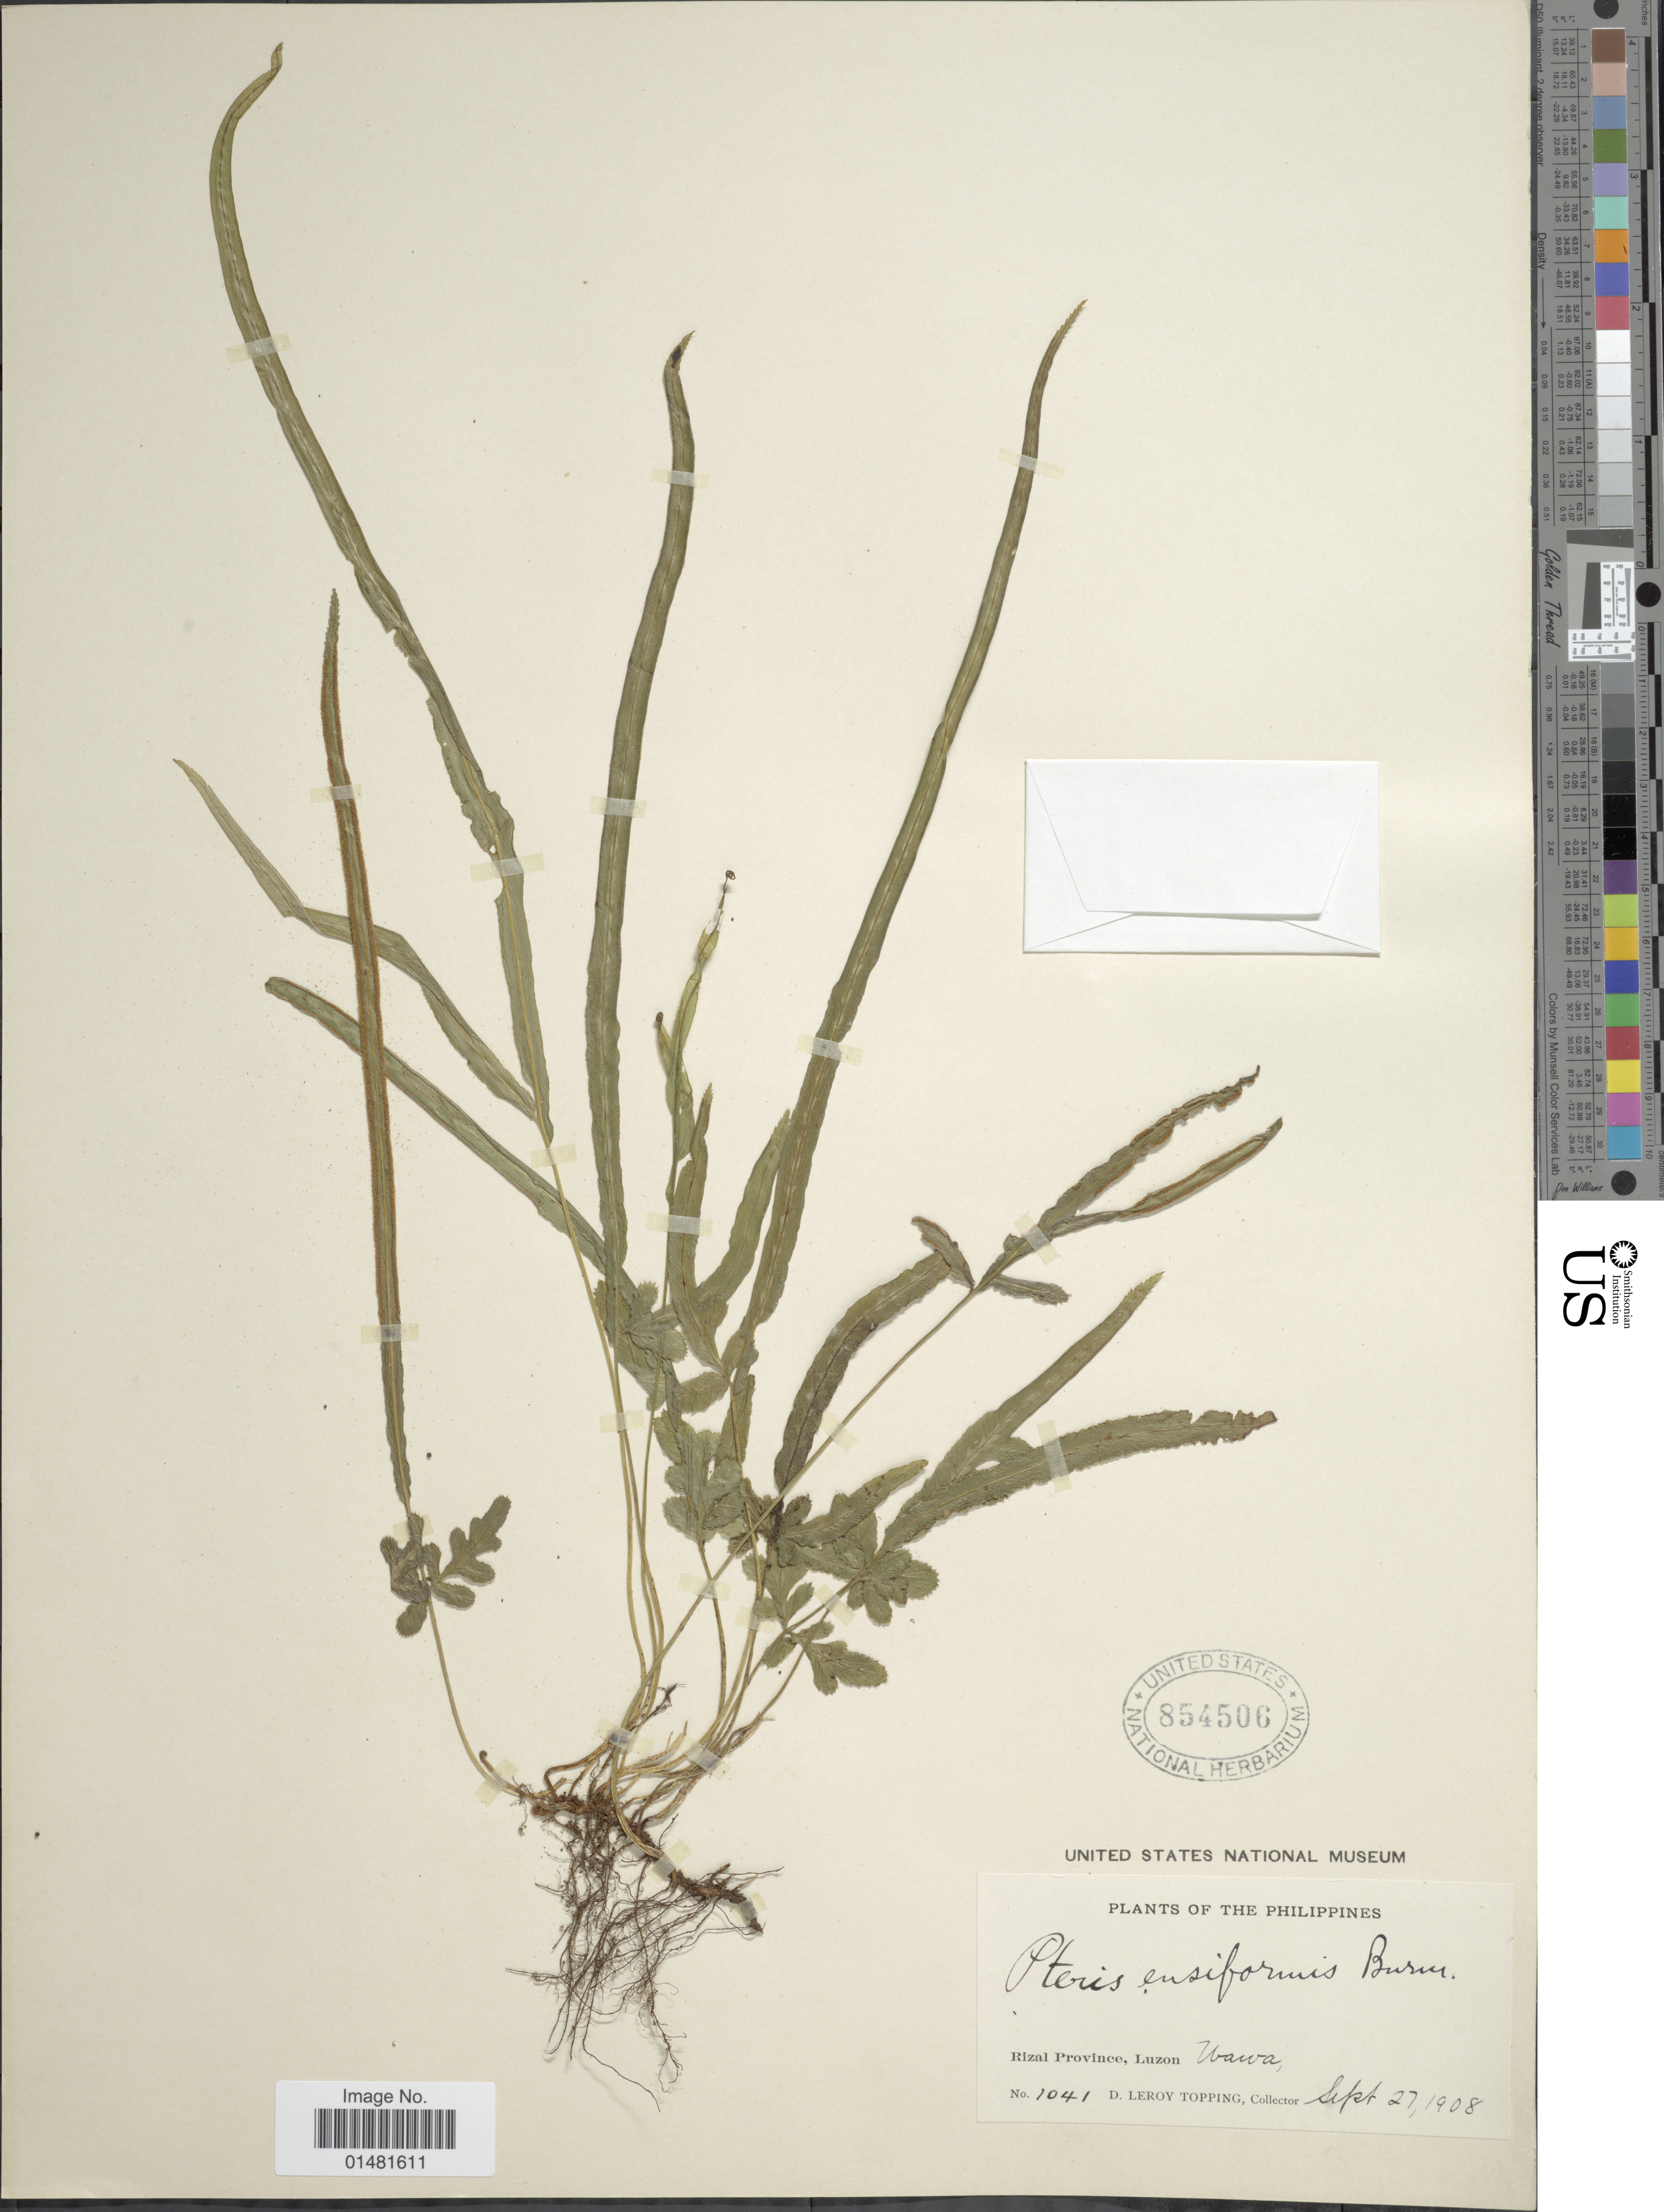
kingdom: Plantae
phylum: Tracheophyta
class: Polypodiopsida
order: Polypodiales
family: Pteridaceae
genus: Pteris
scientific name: Pteris ensiformis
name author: Burm. f.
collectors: D. L. Topping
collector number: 1041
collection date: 1908-09-27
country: Philippines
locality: Rizal Province, Luzon, Wawa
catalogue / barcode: US 854506